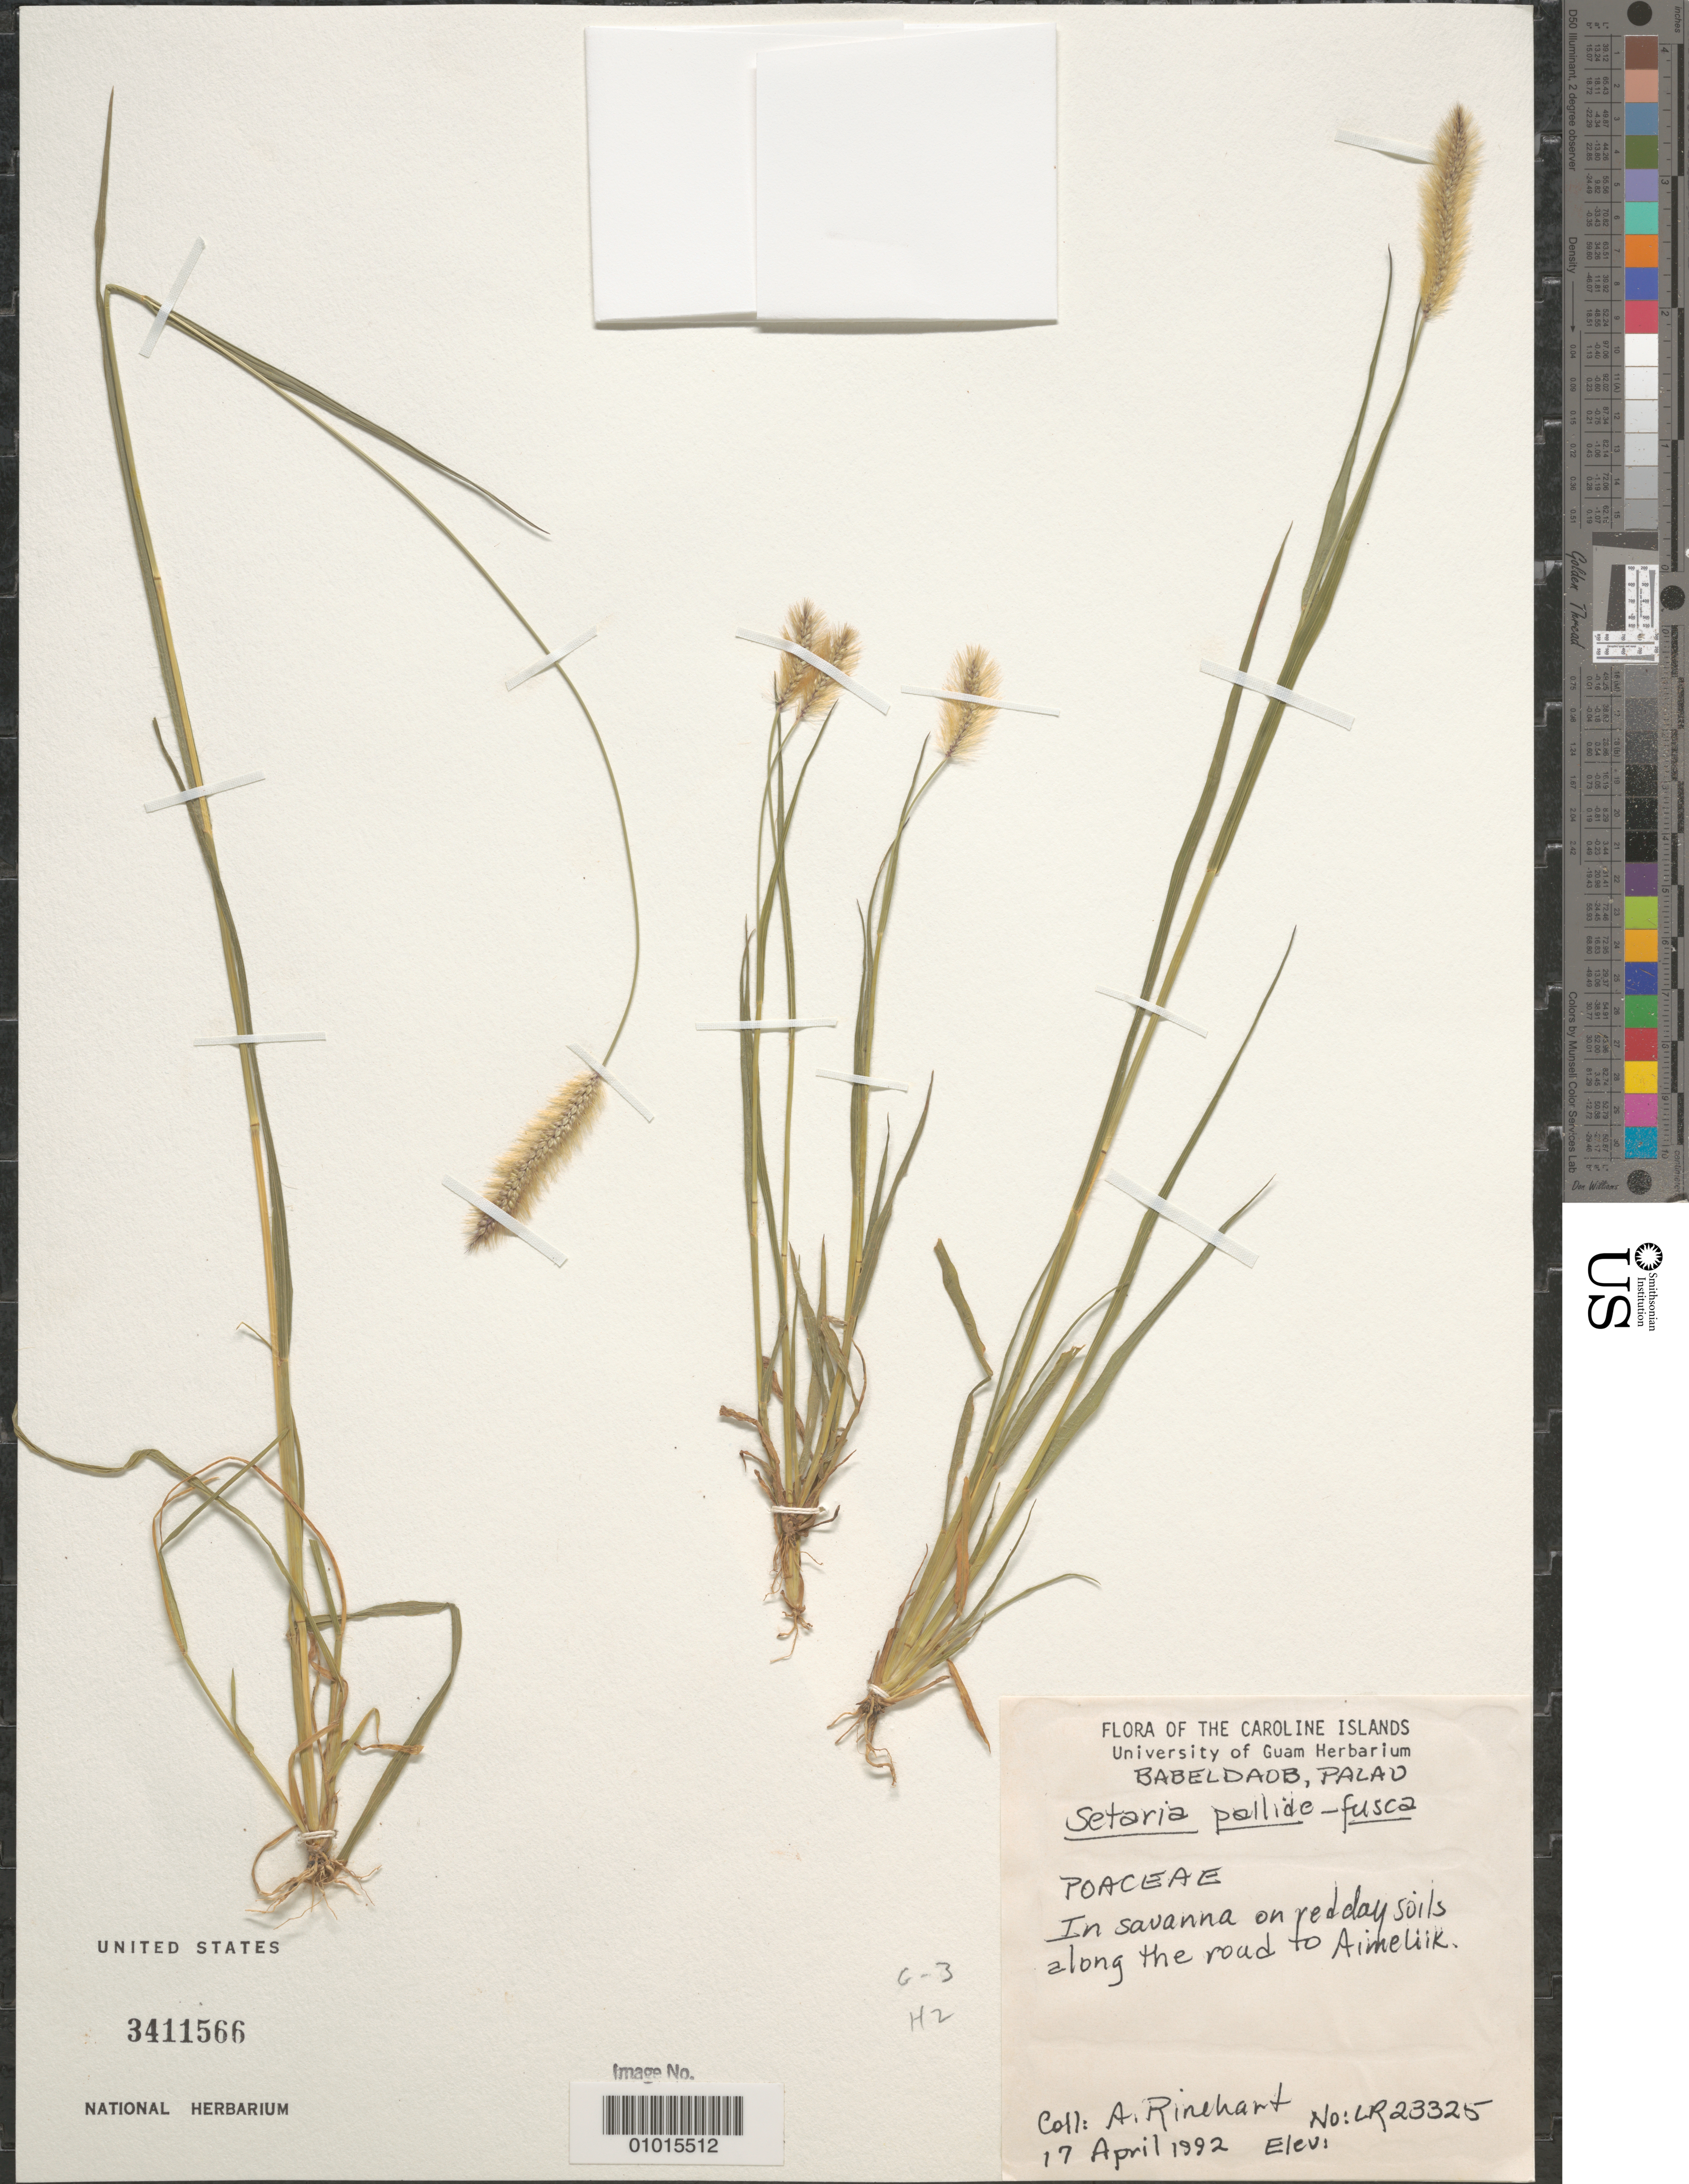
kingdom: Plantae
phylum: Tracheophyta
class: Liliopsida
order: Poales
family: Poaceae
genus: Setaria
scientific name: Setaria pallide-fusca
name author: (Schumach.) Stapf & C.E. Hubb.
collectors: A. Rihehart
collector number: LR23325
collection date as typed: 17 Apr 1992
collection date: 1992-04-17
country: Palau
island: Babeldaob [Babelthuap]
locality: In savannah on red clay soils along the road to Aimeliik.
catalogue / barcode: US 3411566